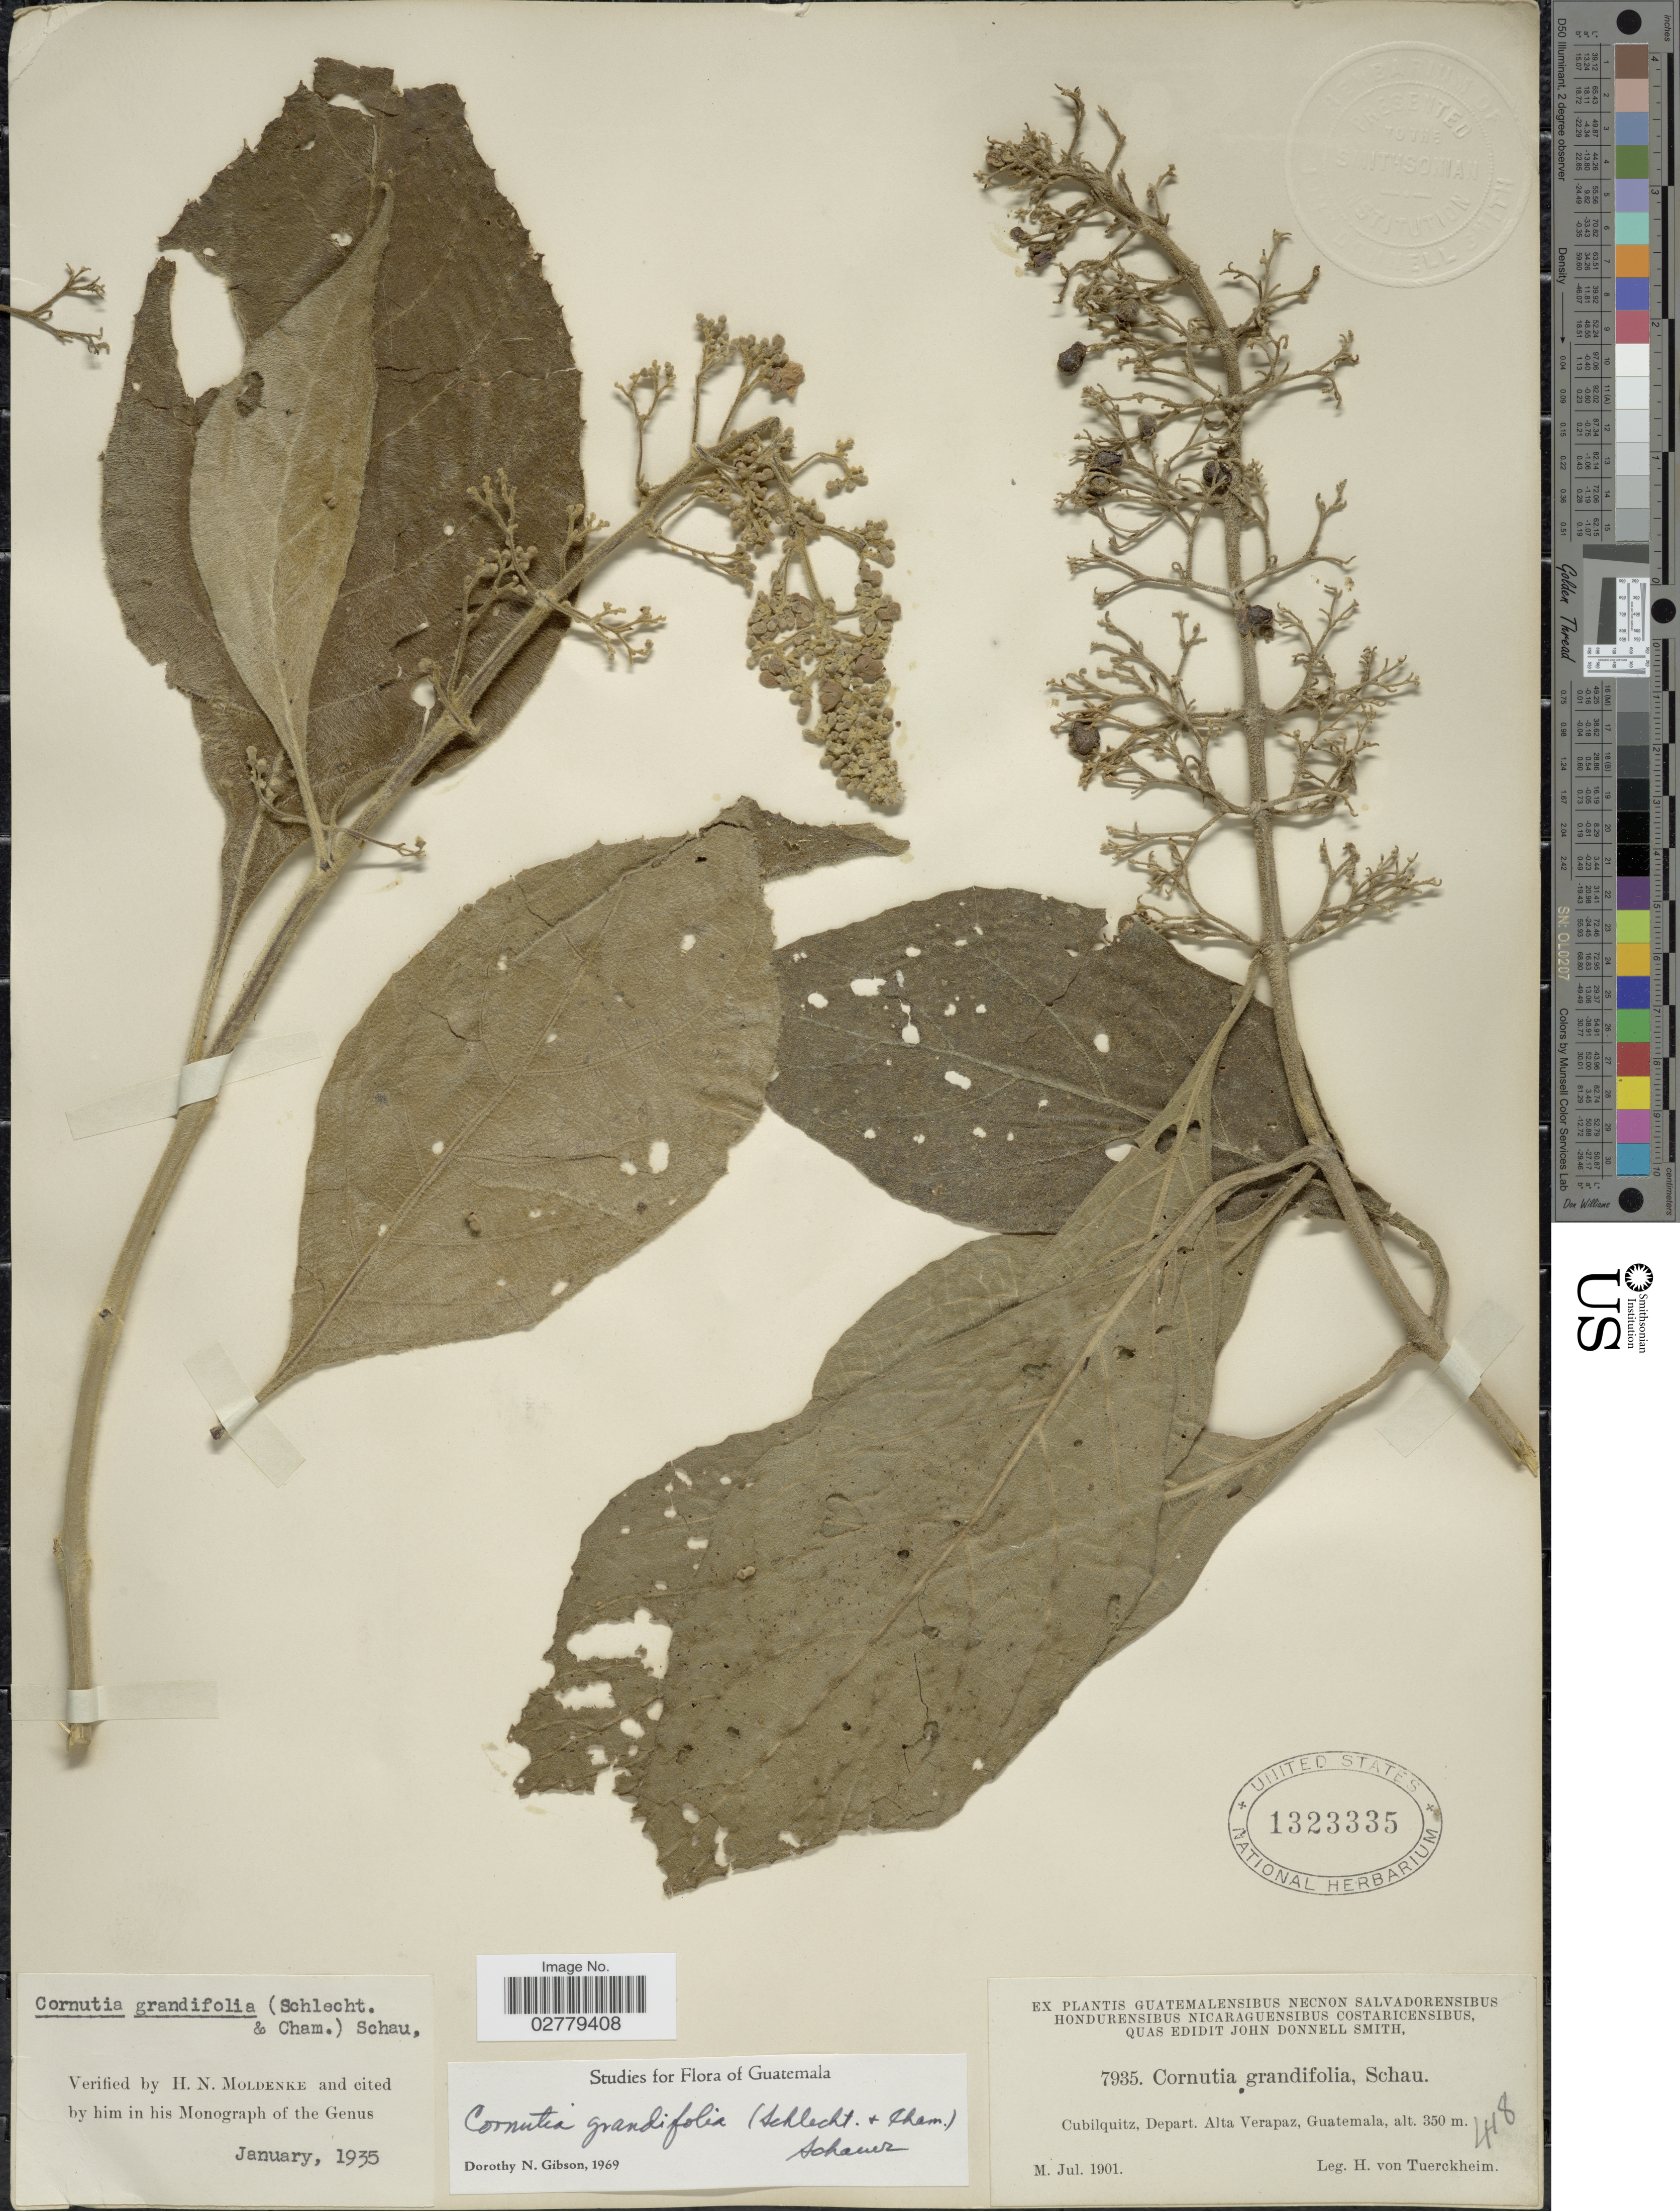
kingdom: Plantae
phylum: Tracheophyta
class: Magnoliopsida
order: Lamiales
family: Lamiaceae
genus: Cornutia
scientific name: Cornutia grandifolia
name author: (Cham. & Schltdl.) Schauer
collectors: H. von Türckheim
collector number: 7935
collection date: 1901-07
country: Guatemala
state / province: Alta Verapaz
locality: Cubilquitz, Depart. Alta Verapaz.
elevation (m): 350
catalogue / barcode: US 1323335